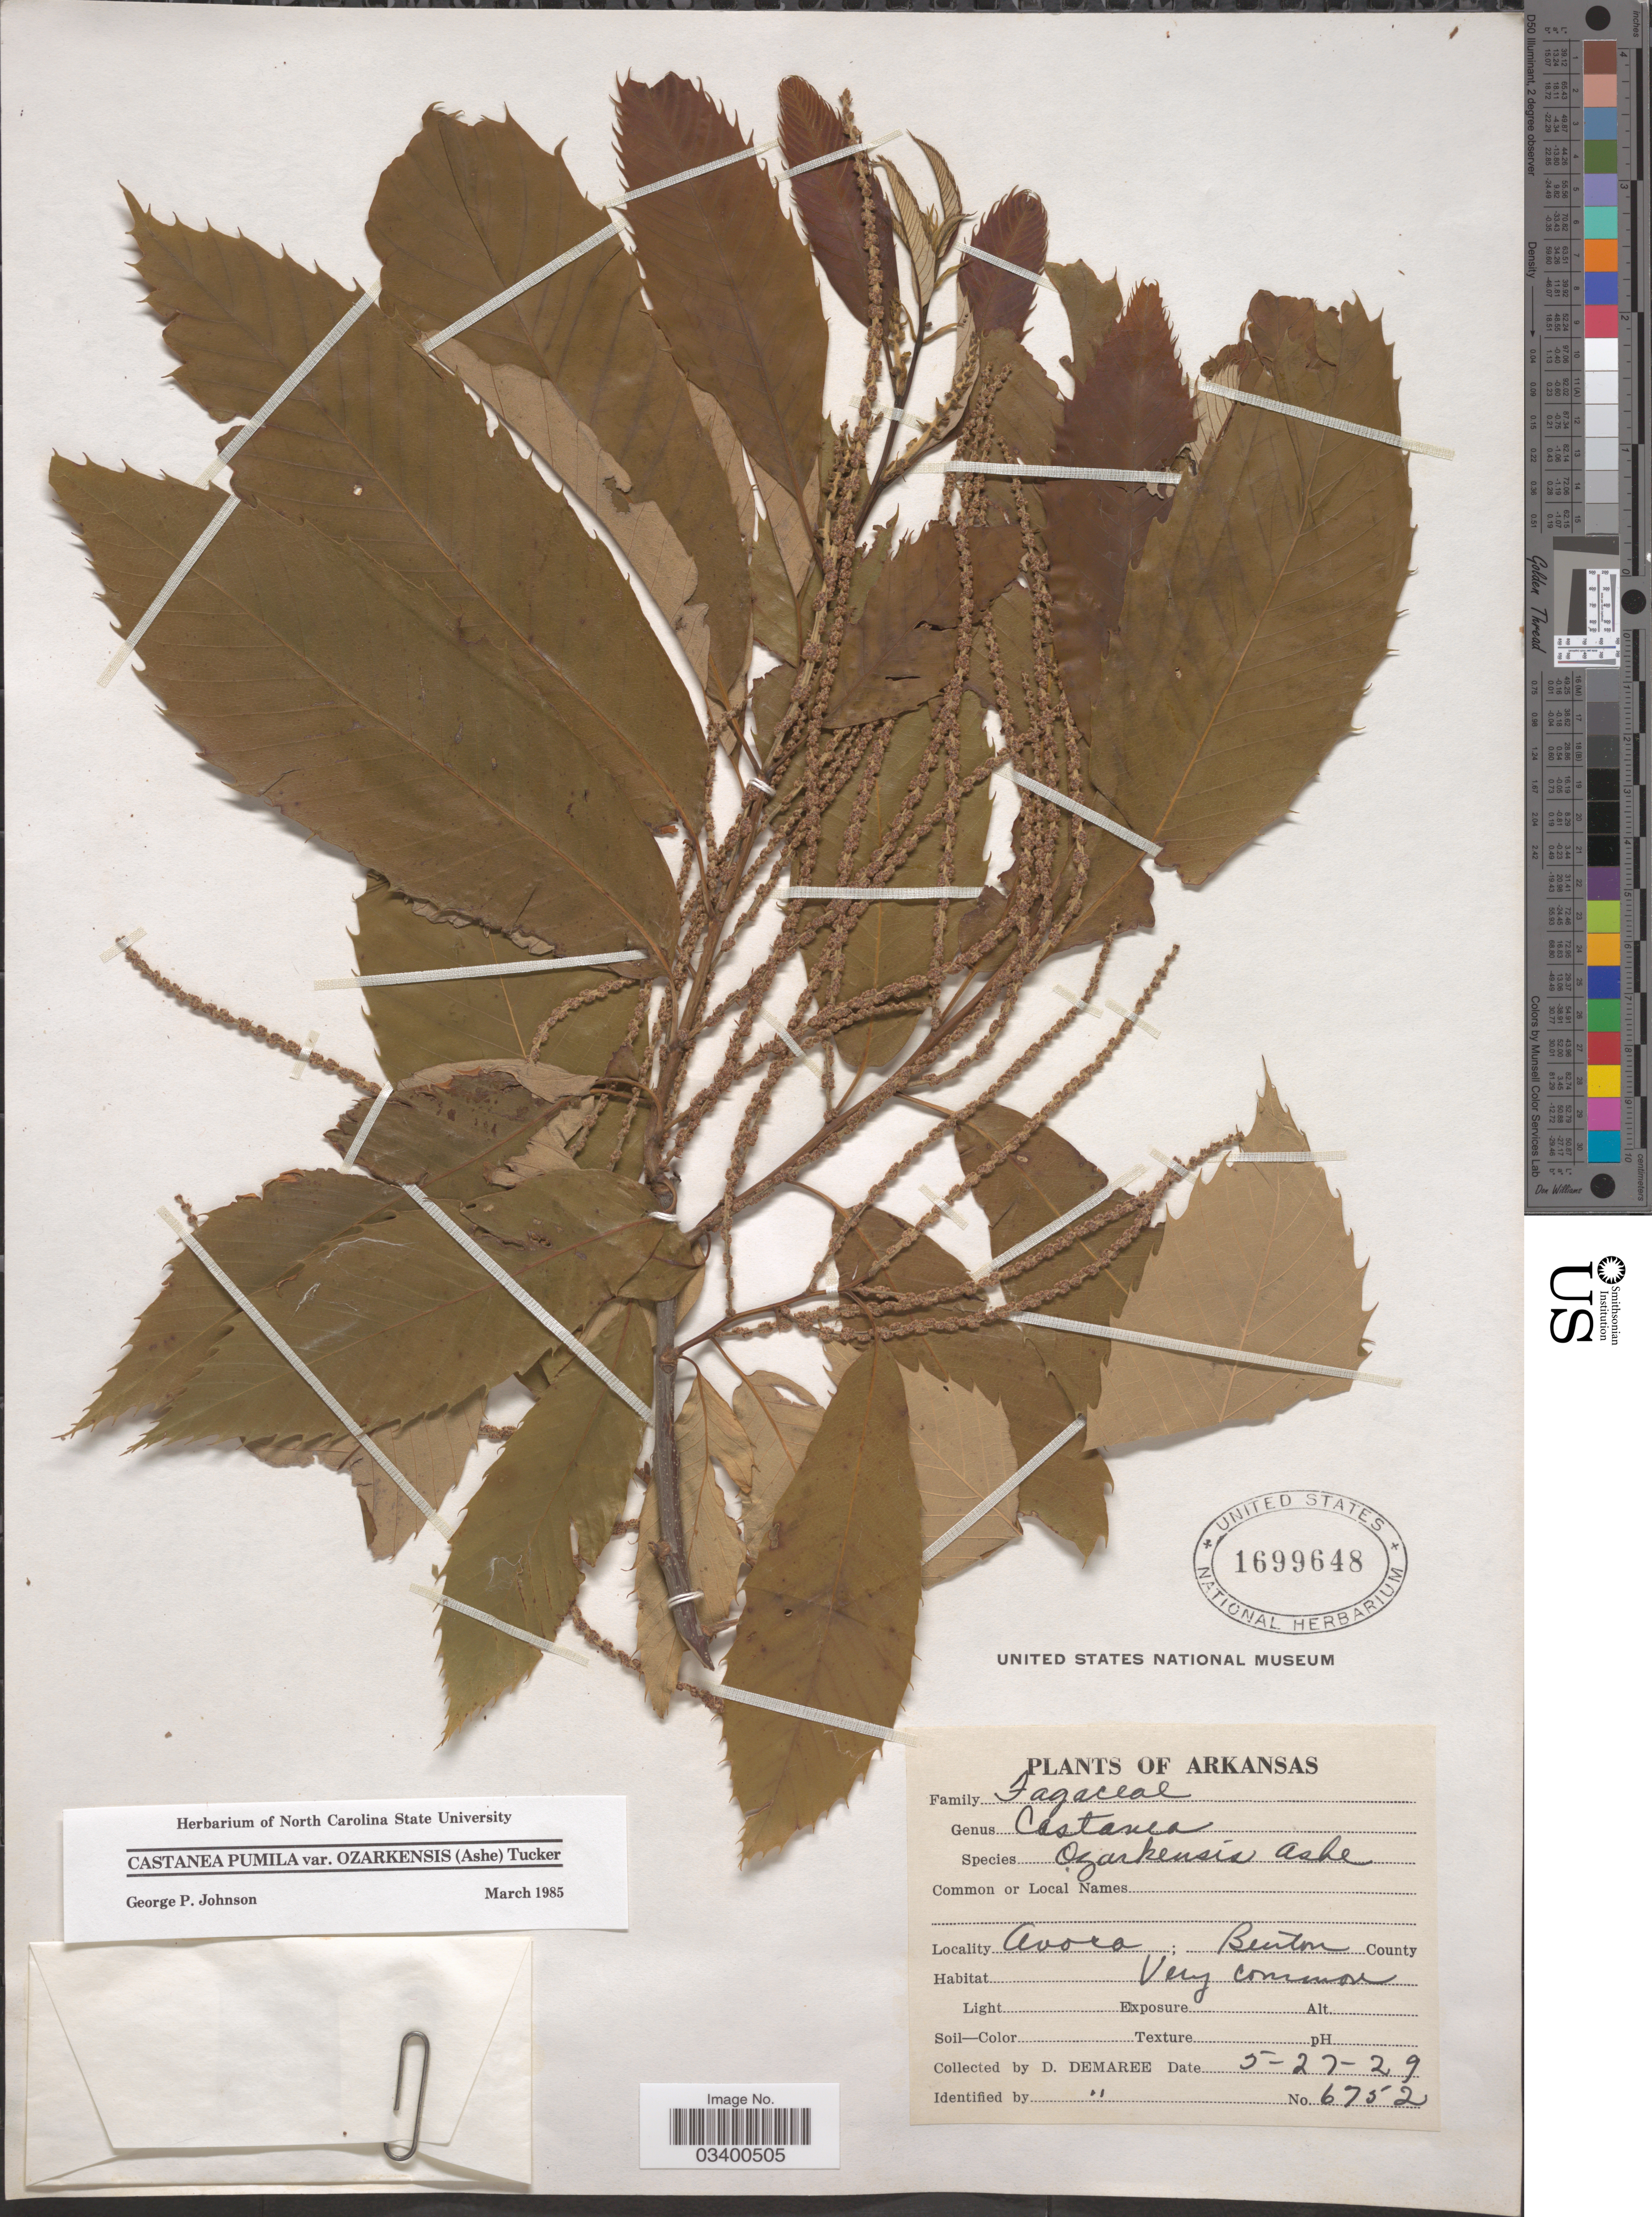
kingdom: Plantae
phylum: Tracheophyta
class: Magnoliopsida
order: Fagales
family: Fagaceae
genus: Castanea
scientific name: Castanea pumila var. ozarkensis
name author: (Ashe) Tucker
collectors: D. Demaree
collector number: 6752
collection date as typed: Transcribed d/m/y: 27/5/29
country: United States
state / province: Arkansas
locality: Avoca; Benton County.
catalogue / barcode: US 1699648